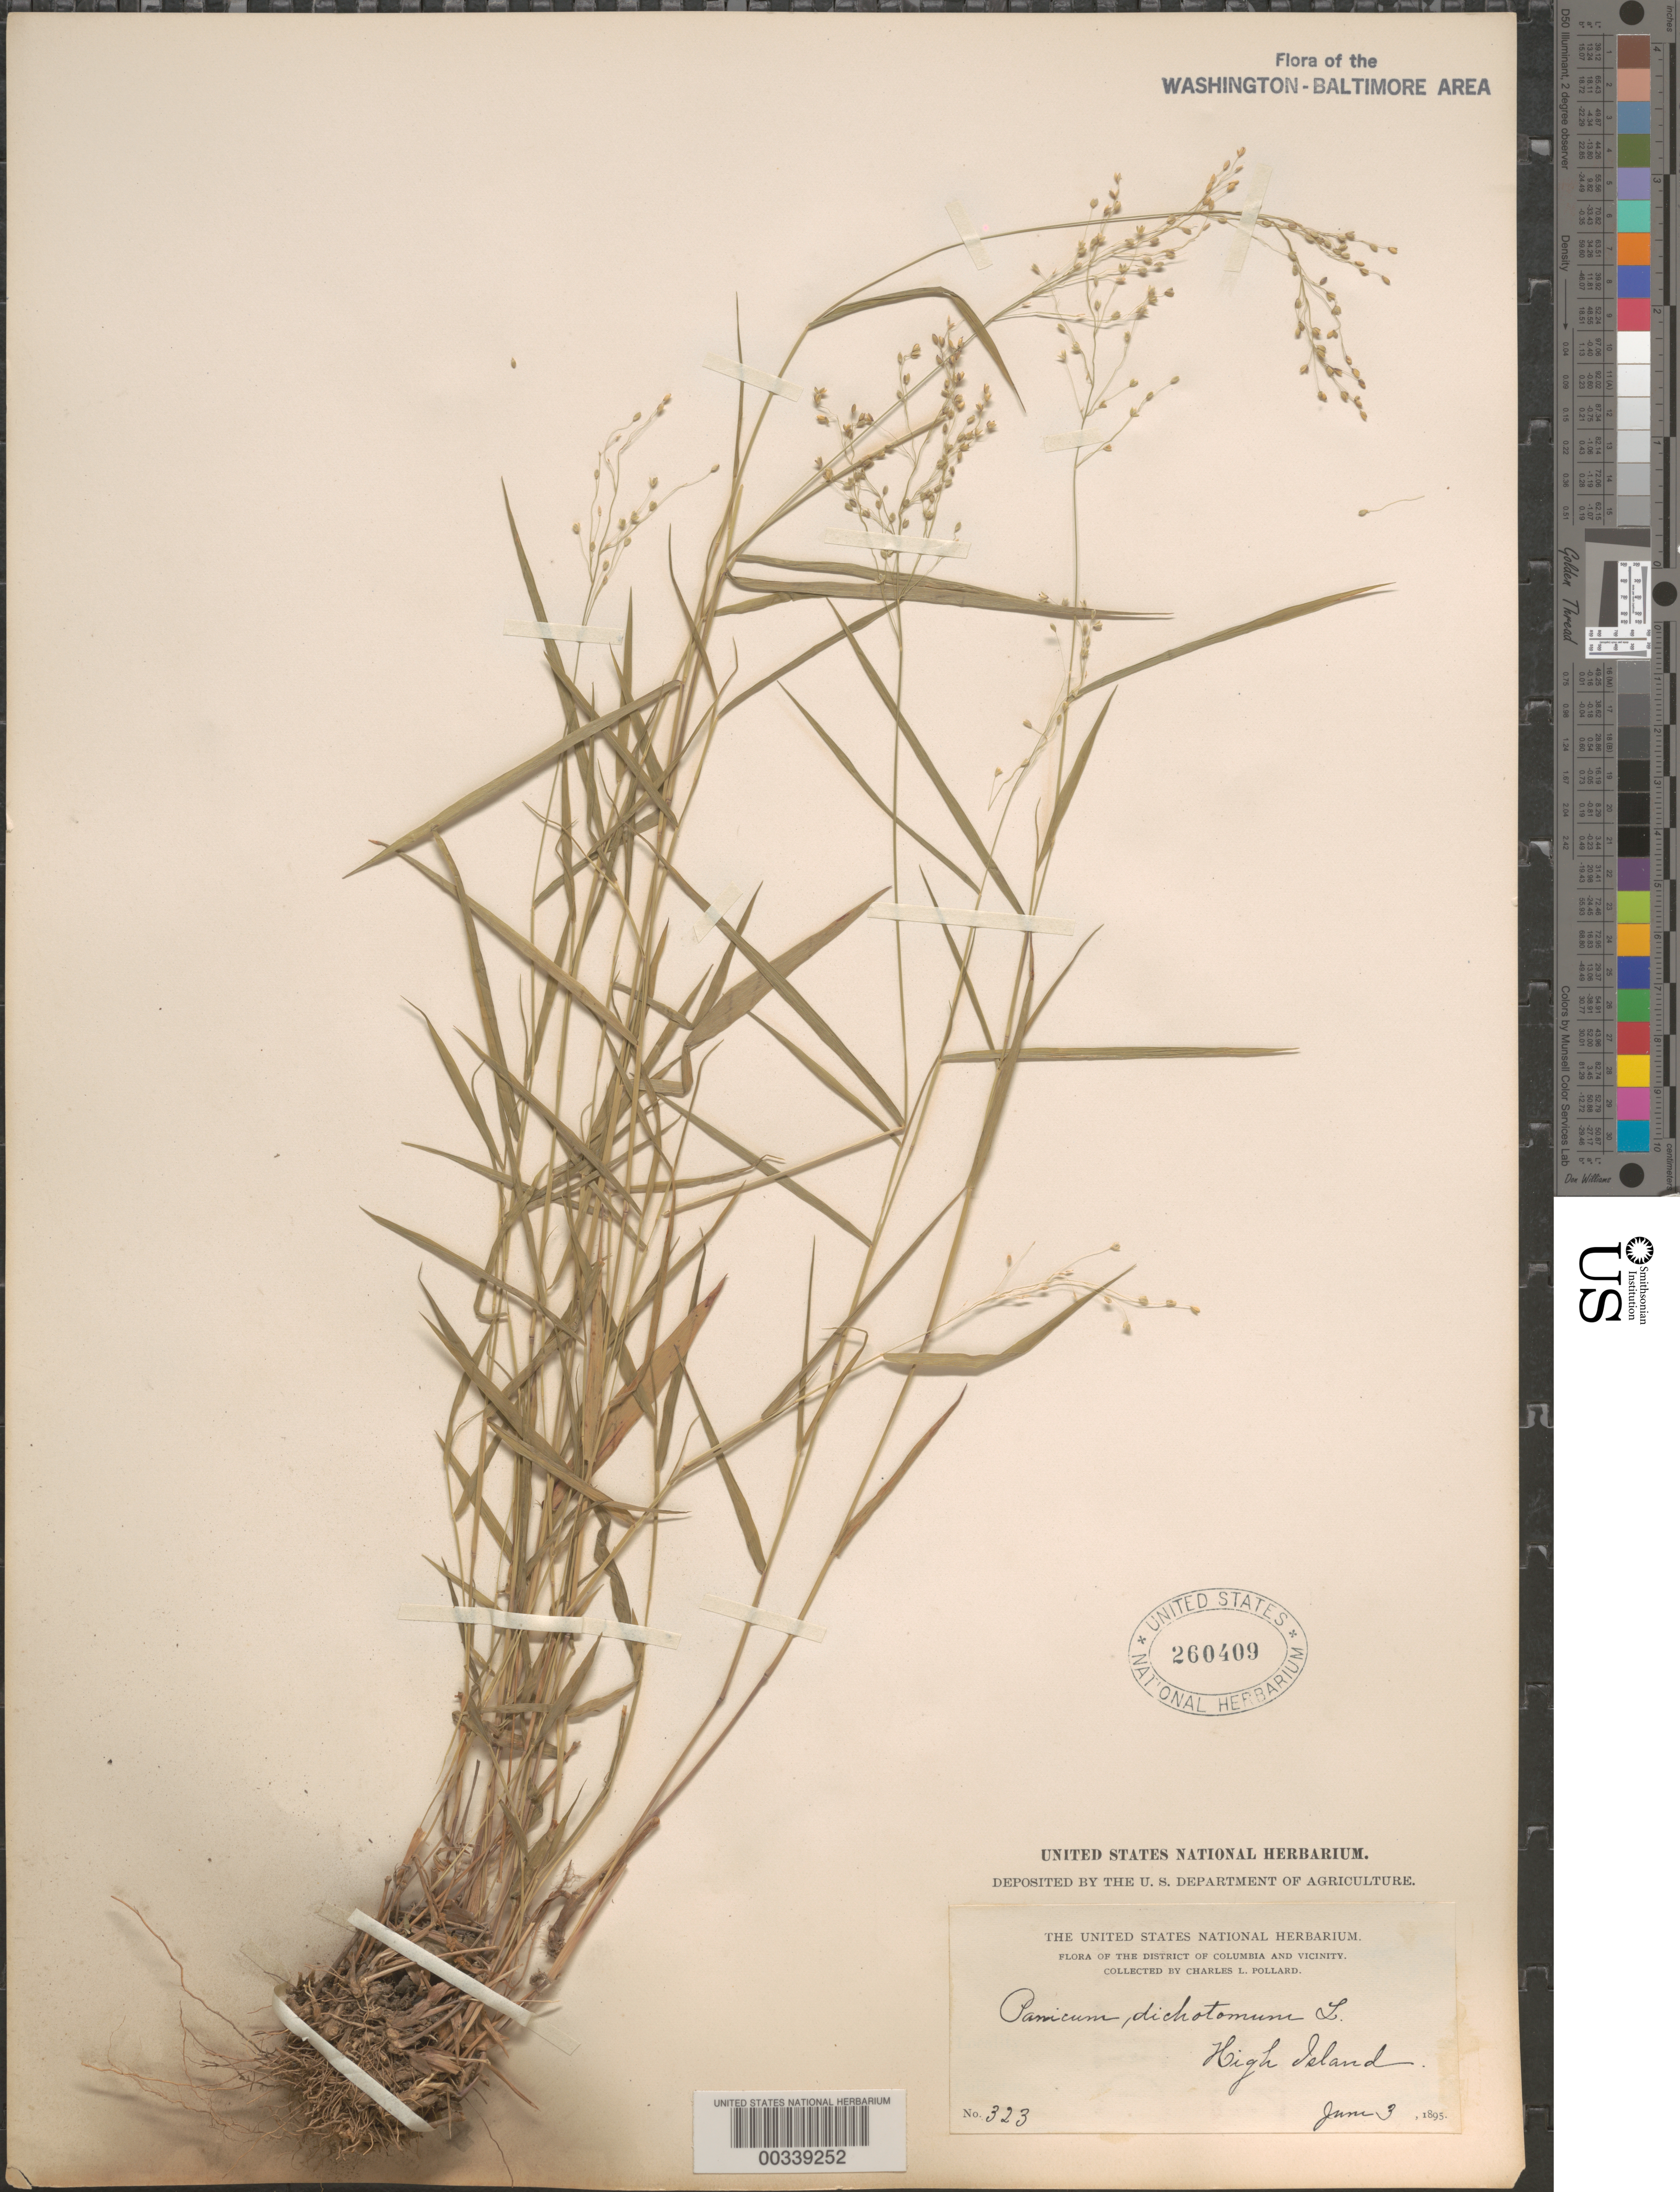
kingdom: Plantae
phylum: Tracheophyta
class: Liliopsida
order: Poales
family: Poaceae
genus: Dichanthelium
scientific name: Dichanthelium dichotomum var. dichotomum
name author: (L.) Gould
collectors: C. L. Pollard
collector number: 328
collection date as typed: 03 Jun 1895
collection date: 1895-06-03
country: United States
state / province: Maryland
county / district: Montgomery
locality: High Island C. & O. Canal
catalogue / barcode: US 260409